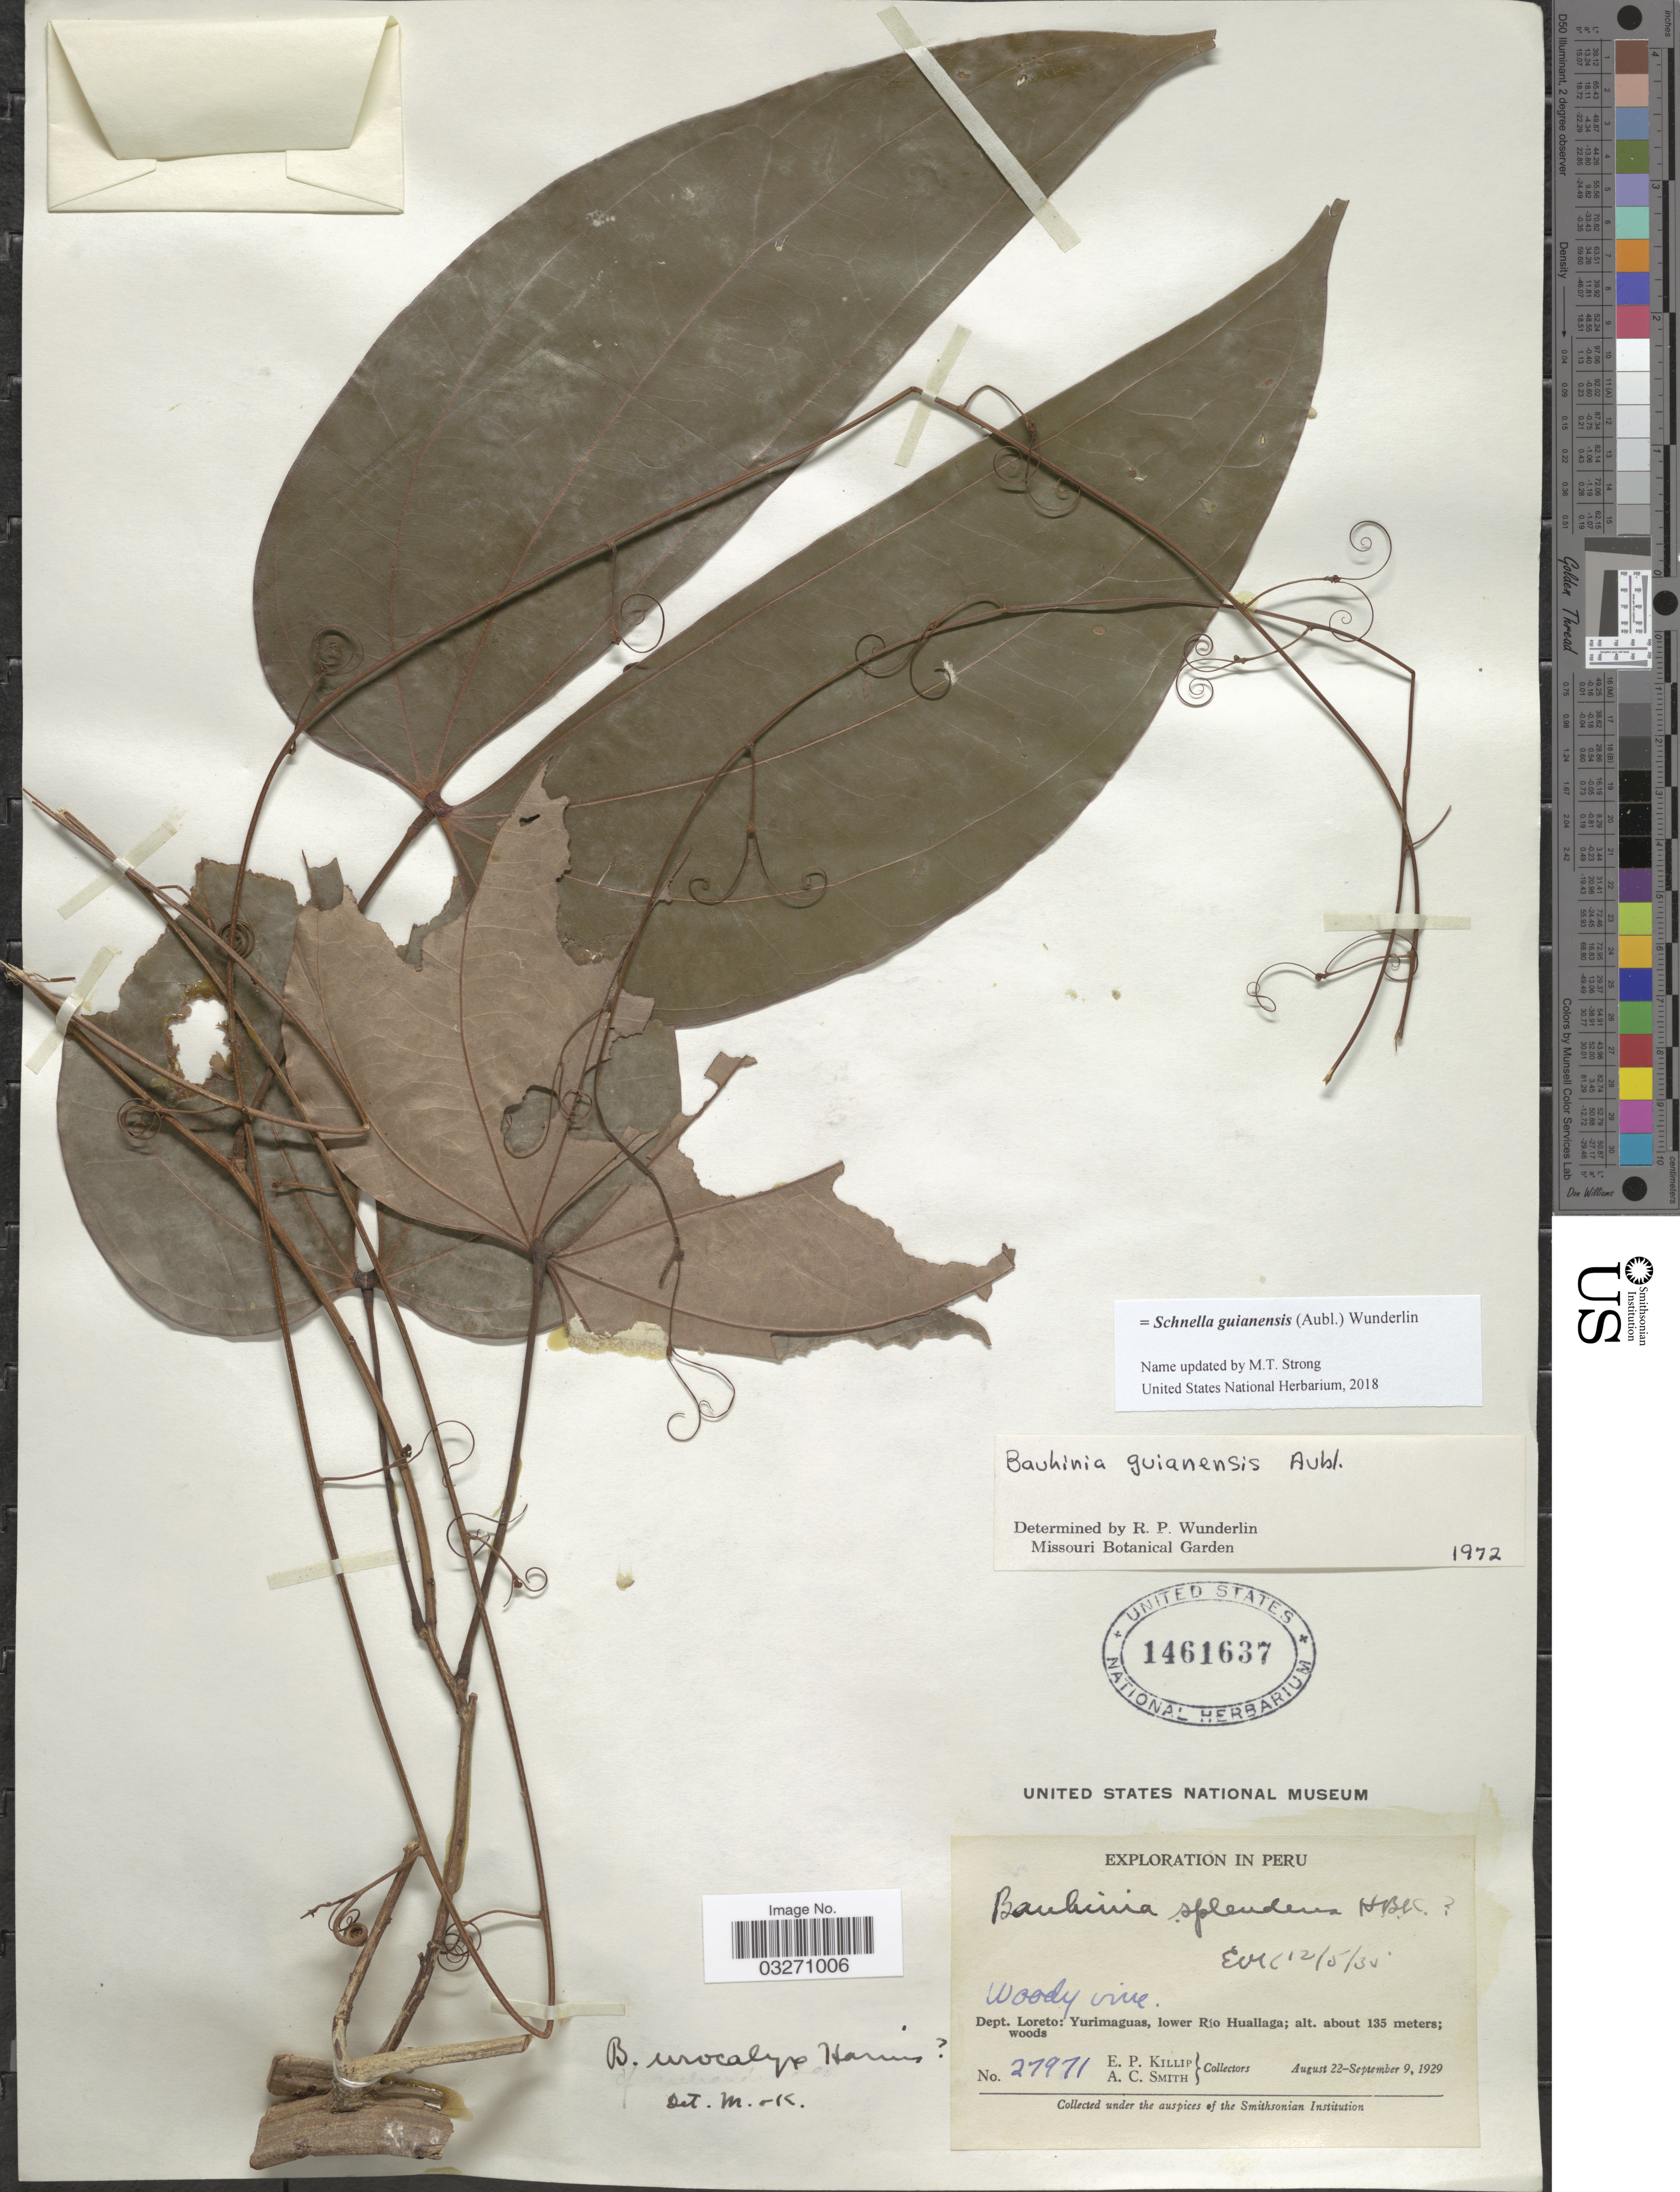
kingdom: Plantae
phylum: Tracheophyta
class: Magnoliopsida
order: Fabales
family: Fabaceae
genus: Schnella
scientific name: Schnella guianensis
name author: (Aubl.) Wunderlin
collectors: E. P. Killip & A. C. Smith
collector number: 27971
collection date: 1929-08-22/1929-09-09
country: Peru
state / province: Loreto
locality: Dept. Loreto: Yurimaguas, lower Río Huallaga.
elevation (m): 135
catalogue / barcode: US 1461637